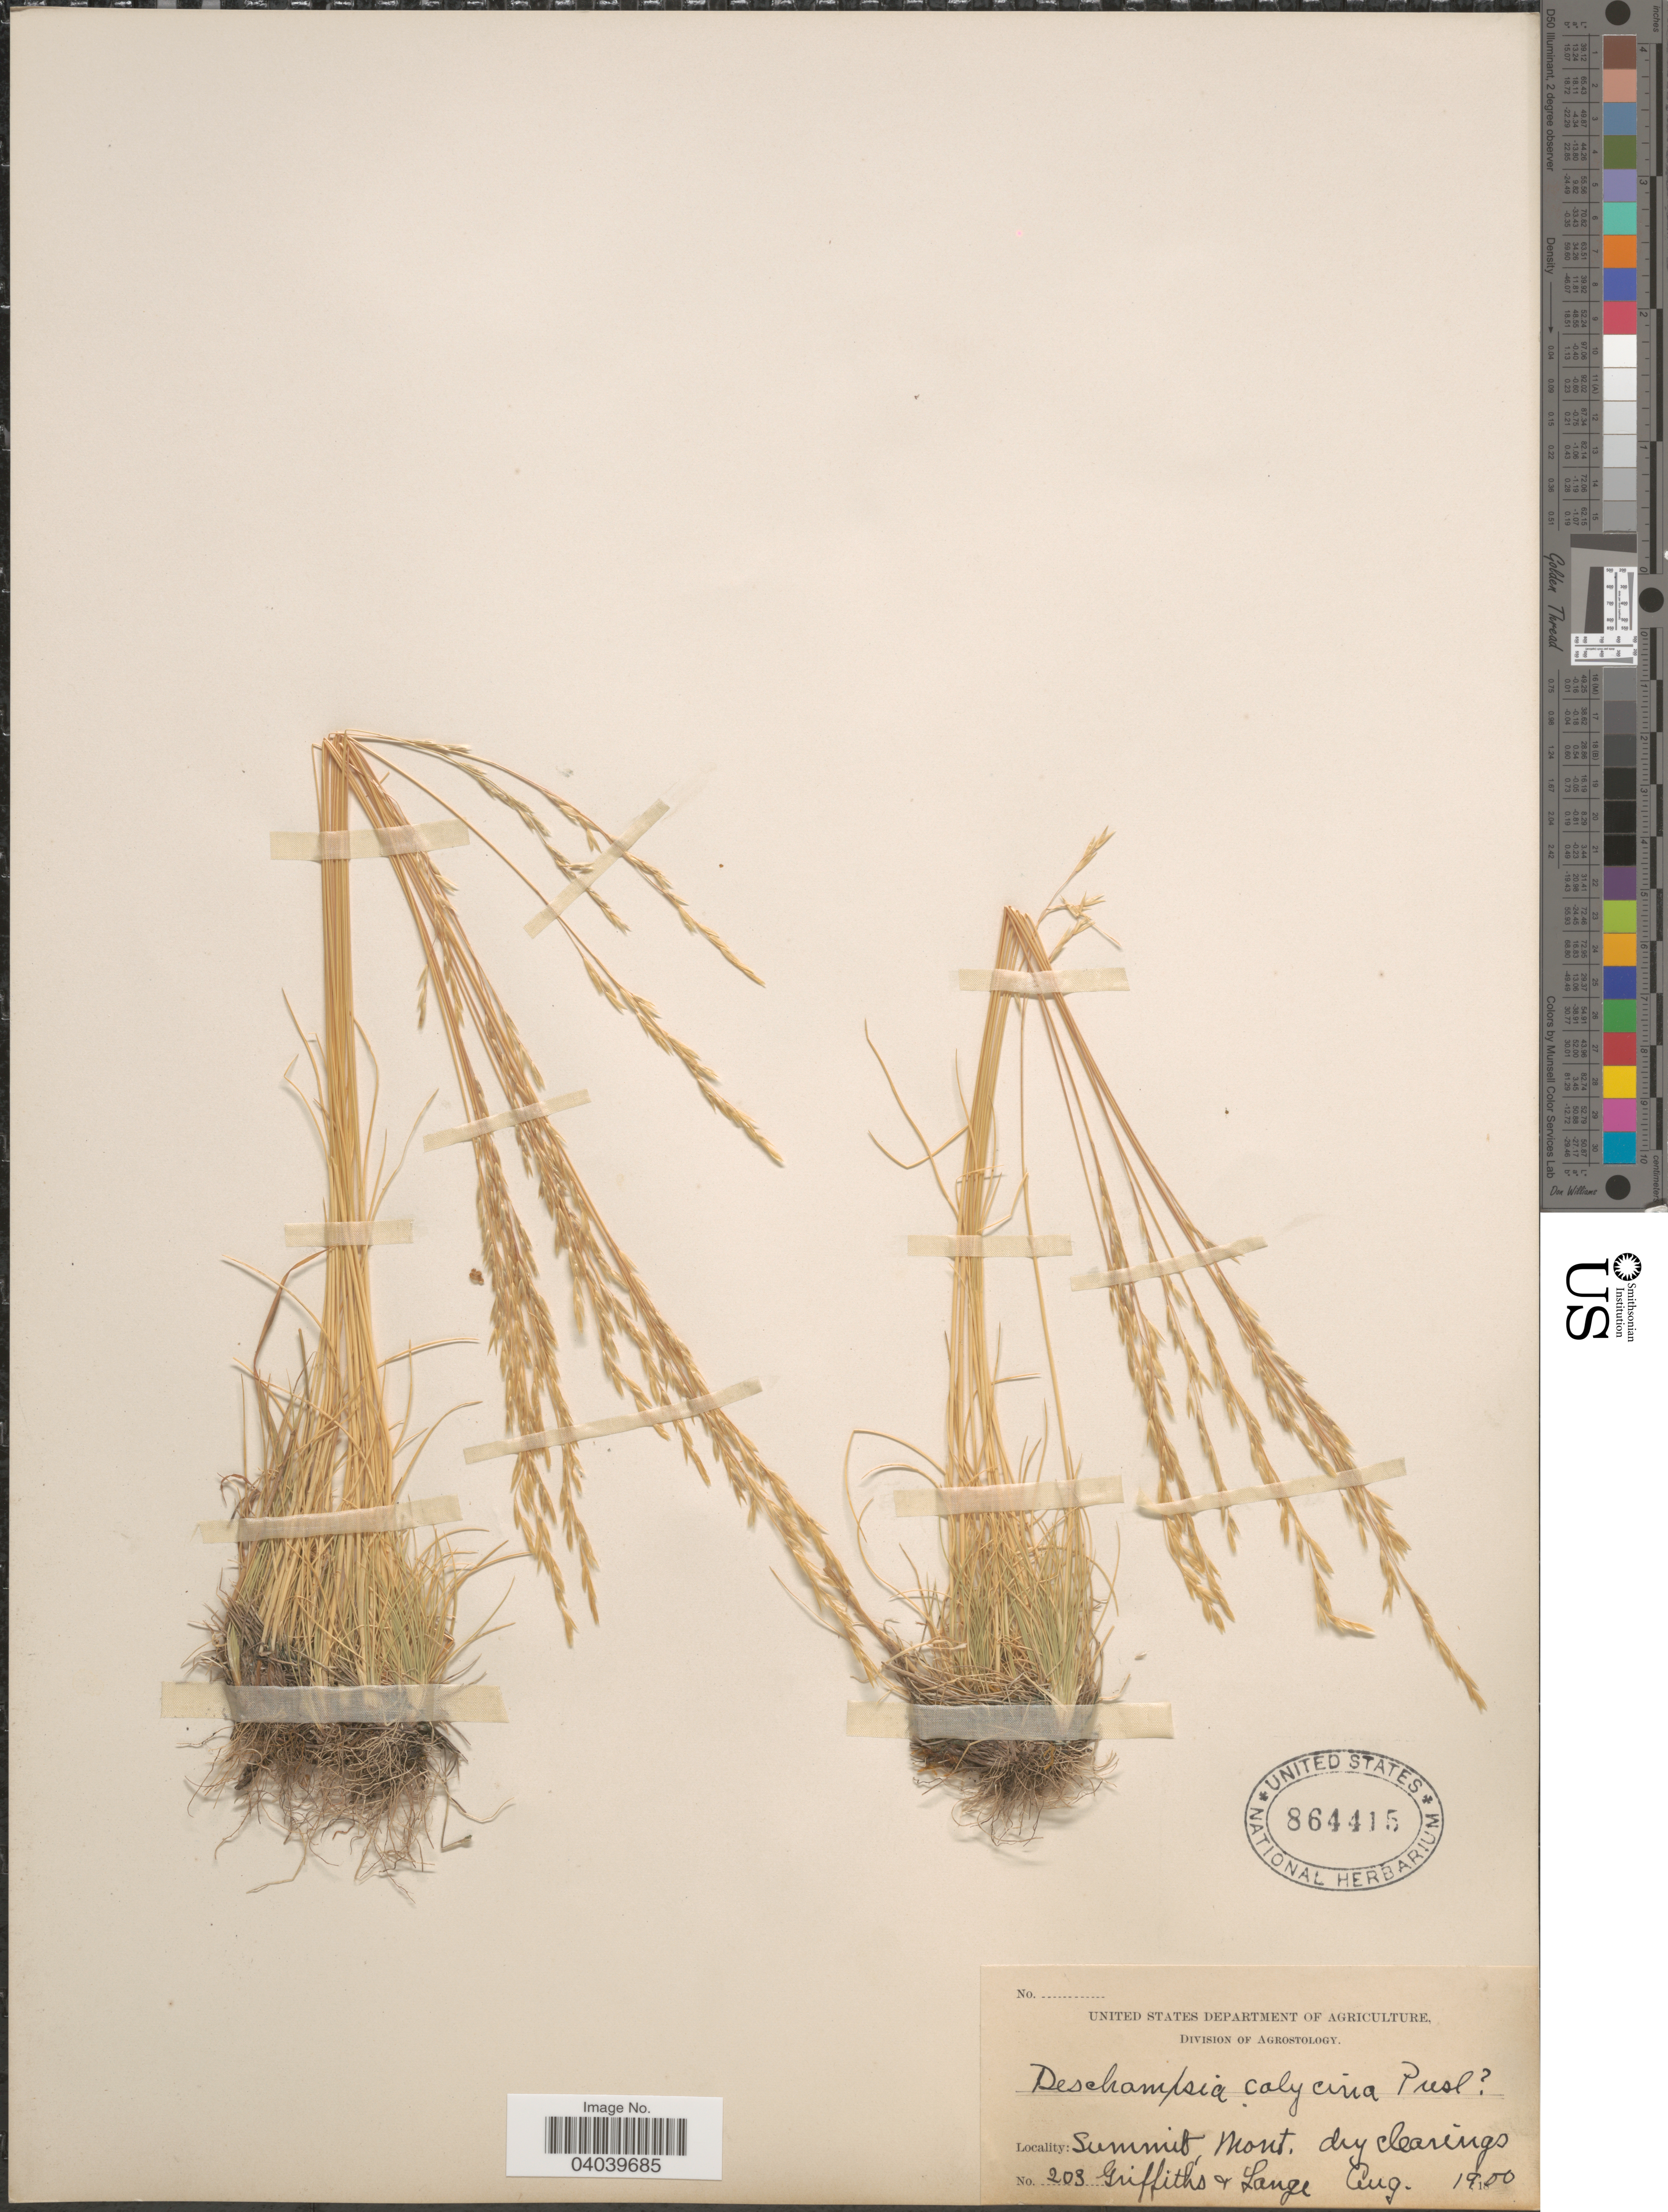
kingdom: Plantae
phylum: Tracheophyta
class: Liliopsida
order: Poales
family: Poaceae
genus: Deschampsia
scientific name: Deschampsia elongata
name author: (Hook.) Munro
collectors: -- Griffiths & -- Lange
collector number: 203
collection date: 1900-08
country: United States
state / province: Montana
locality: Summit.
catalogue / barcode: US 864415